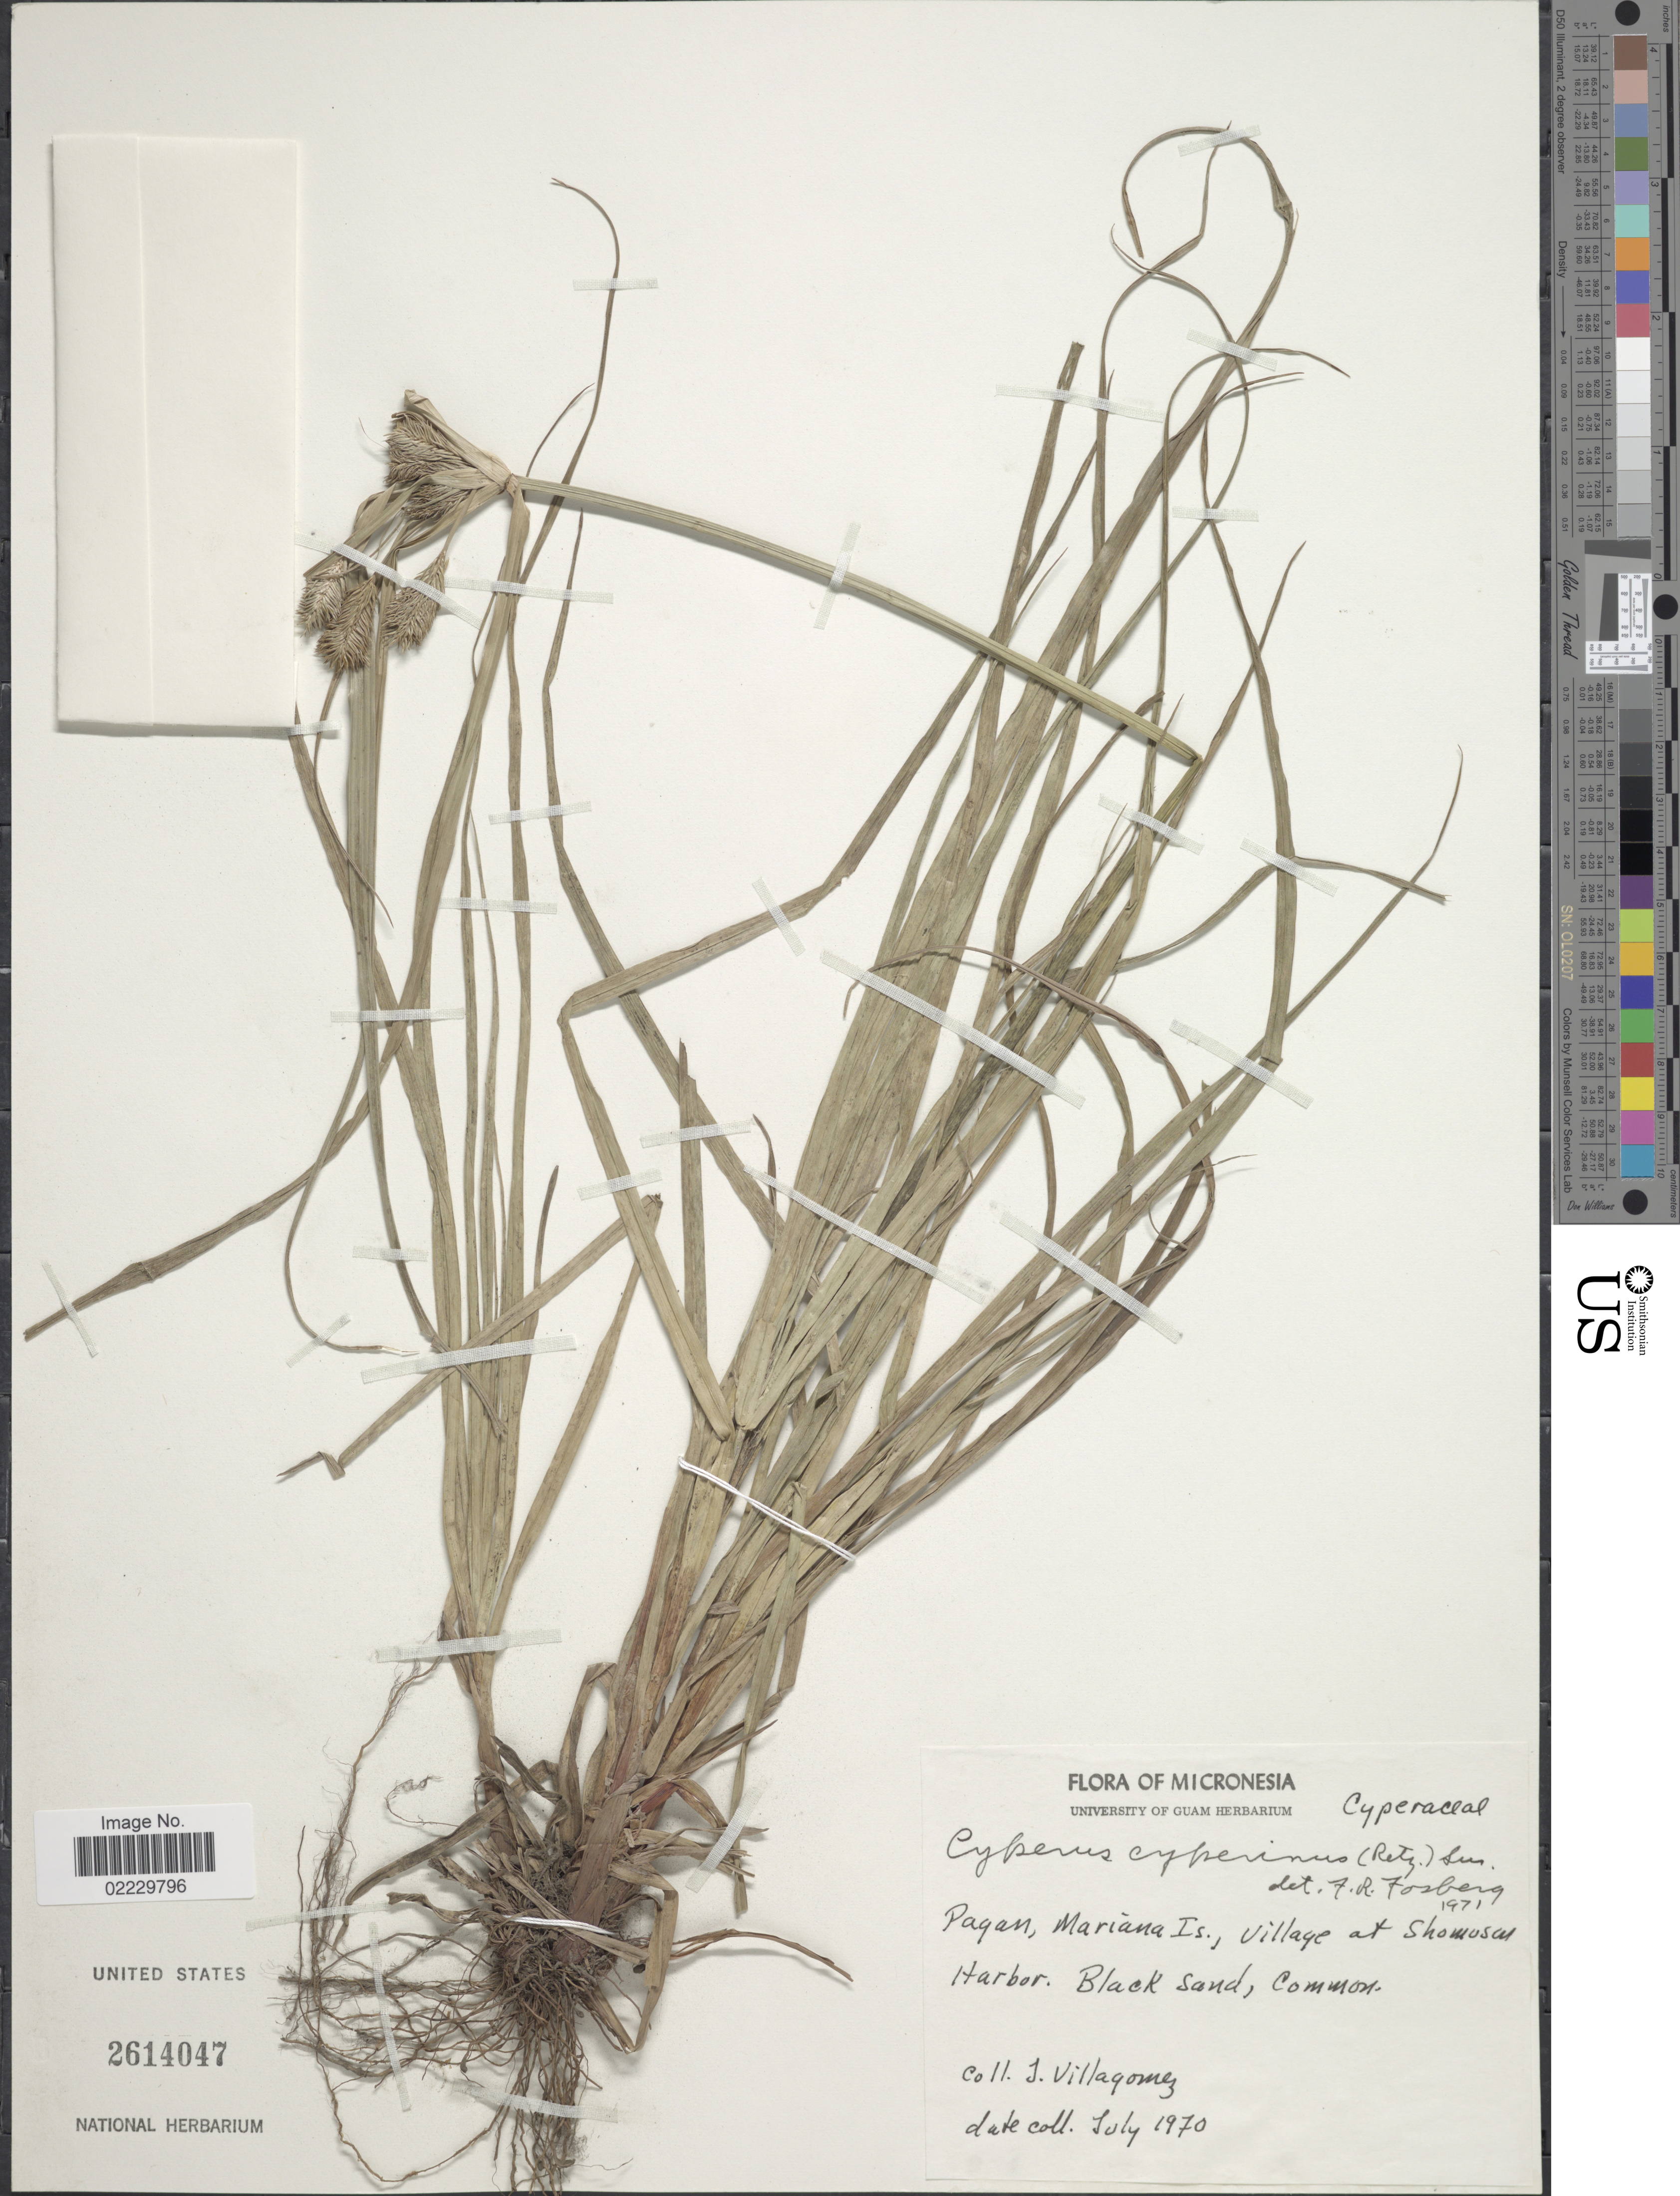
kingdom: Plantae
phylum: Tracheophyta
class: Liliopsida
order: Poales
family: Cyperaceae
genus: Cyperus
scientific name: Cyperus cyperinus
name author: (Retz.) Valck. Sur.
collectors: J. Villagomez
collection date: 1970-07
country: Northern Mariana Islands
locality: Micronesia, Pagan, Mariana Is., village at Shomosan [interpreted] Harbor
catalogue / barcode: US 2614047